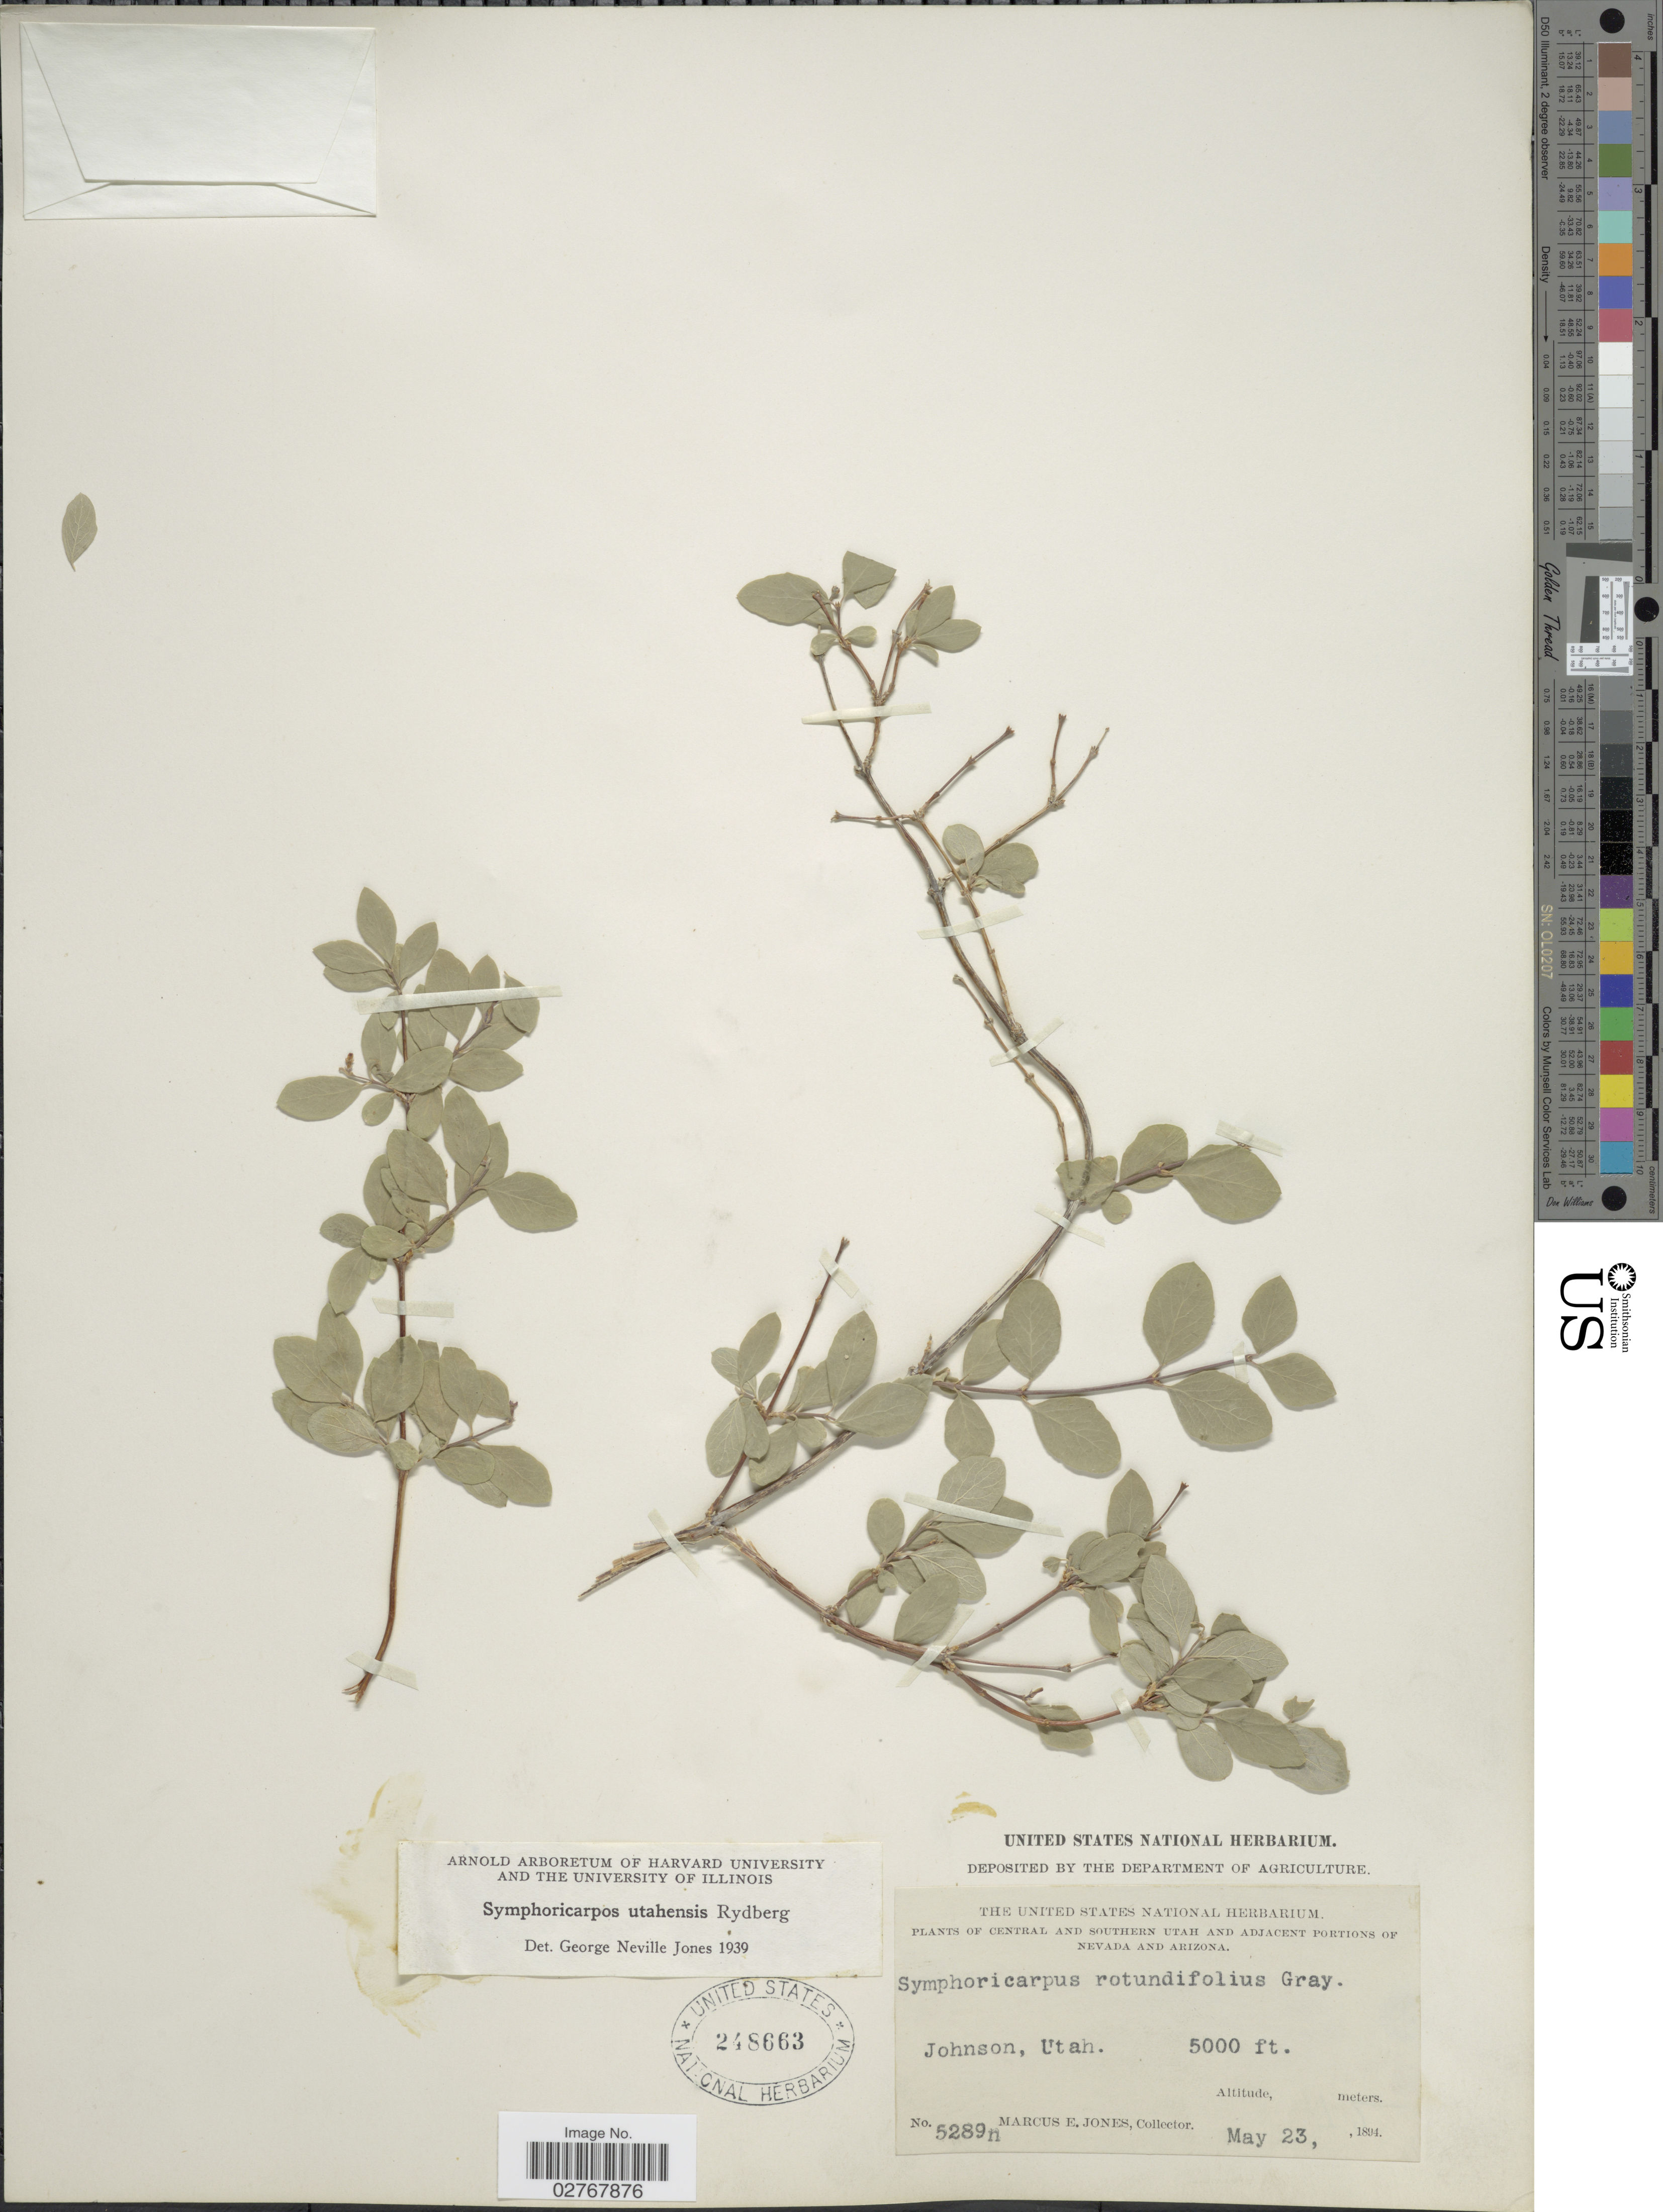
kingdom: Plantae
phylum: Tracheophyta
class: Magnoliopsida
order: Dipsacales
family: Caprifoliaceae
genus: Symphoricarpos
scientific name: Symphoricarpos utahensis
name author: Rydb.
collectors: M. E. Jones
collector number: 5289n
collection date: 1894-05-23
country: United States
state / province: Utah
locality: Central and Southern Utah, Johnson.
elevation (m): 1524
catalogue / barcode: US 248663